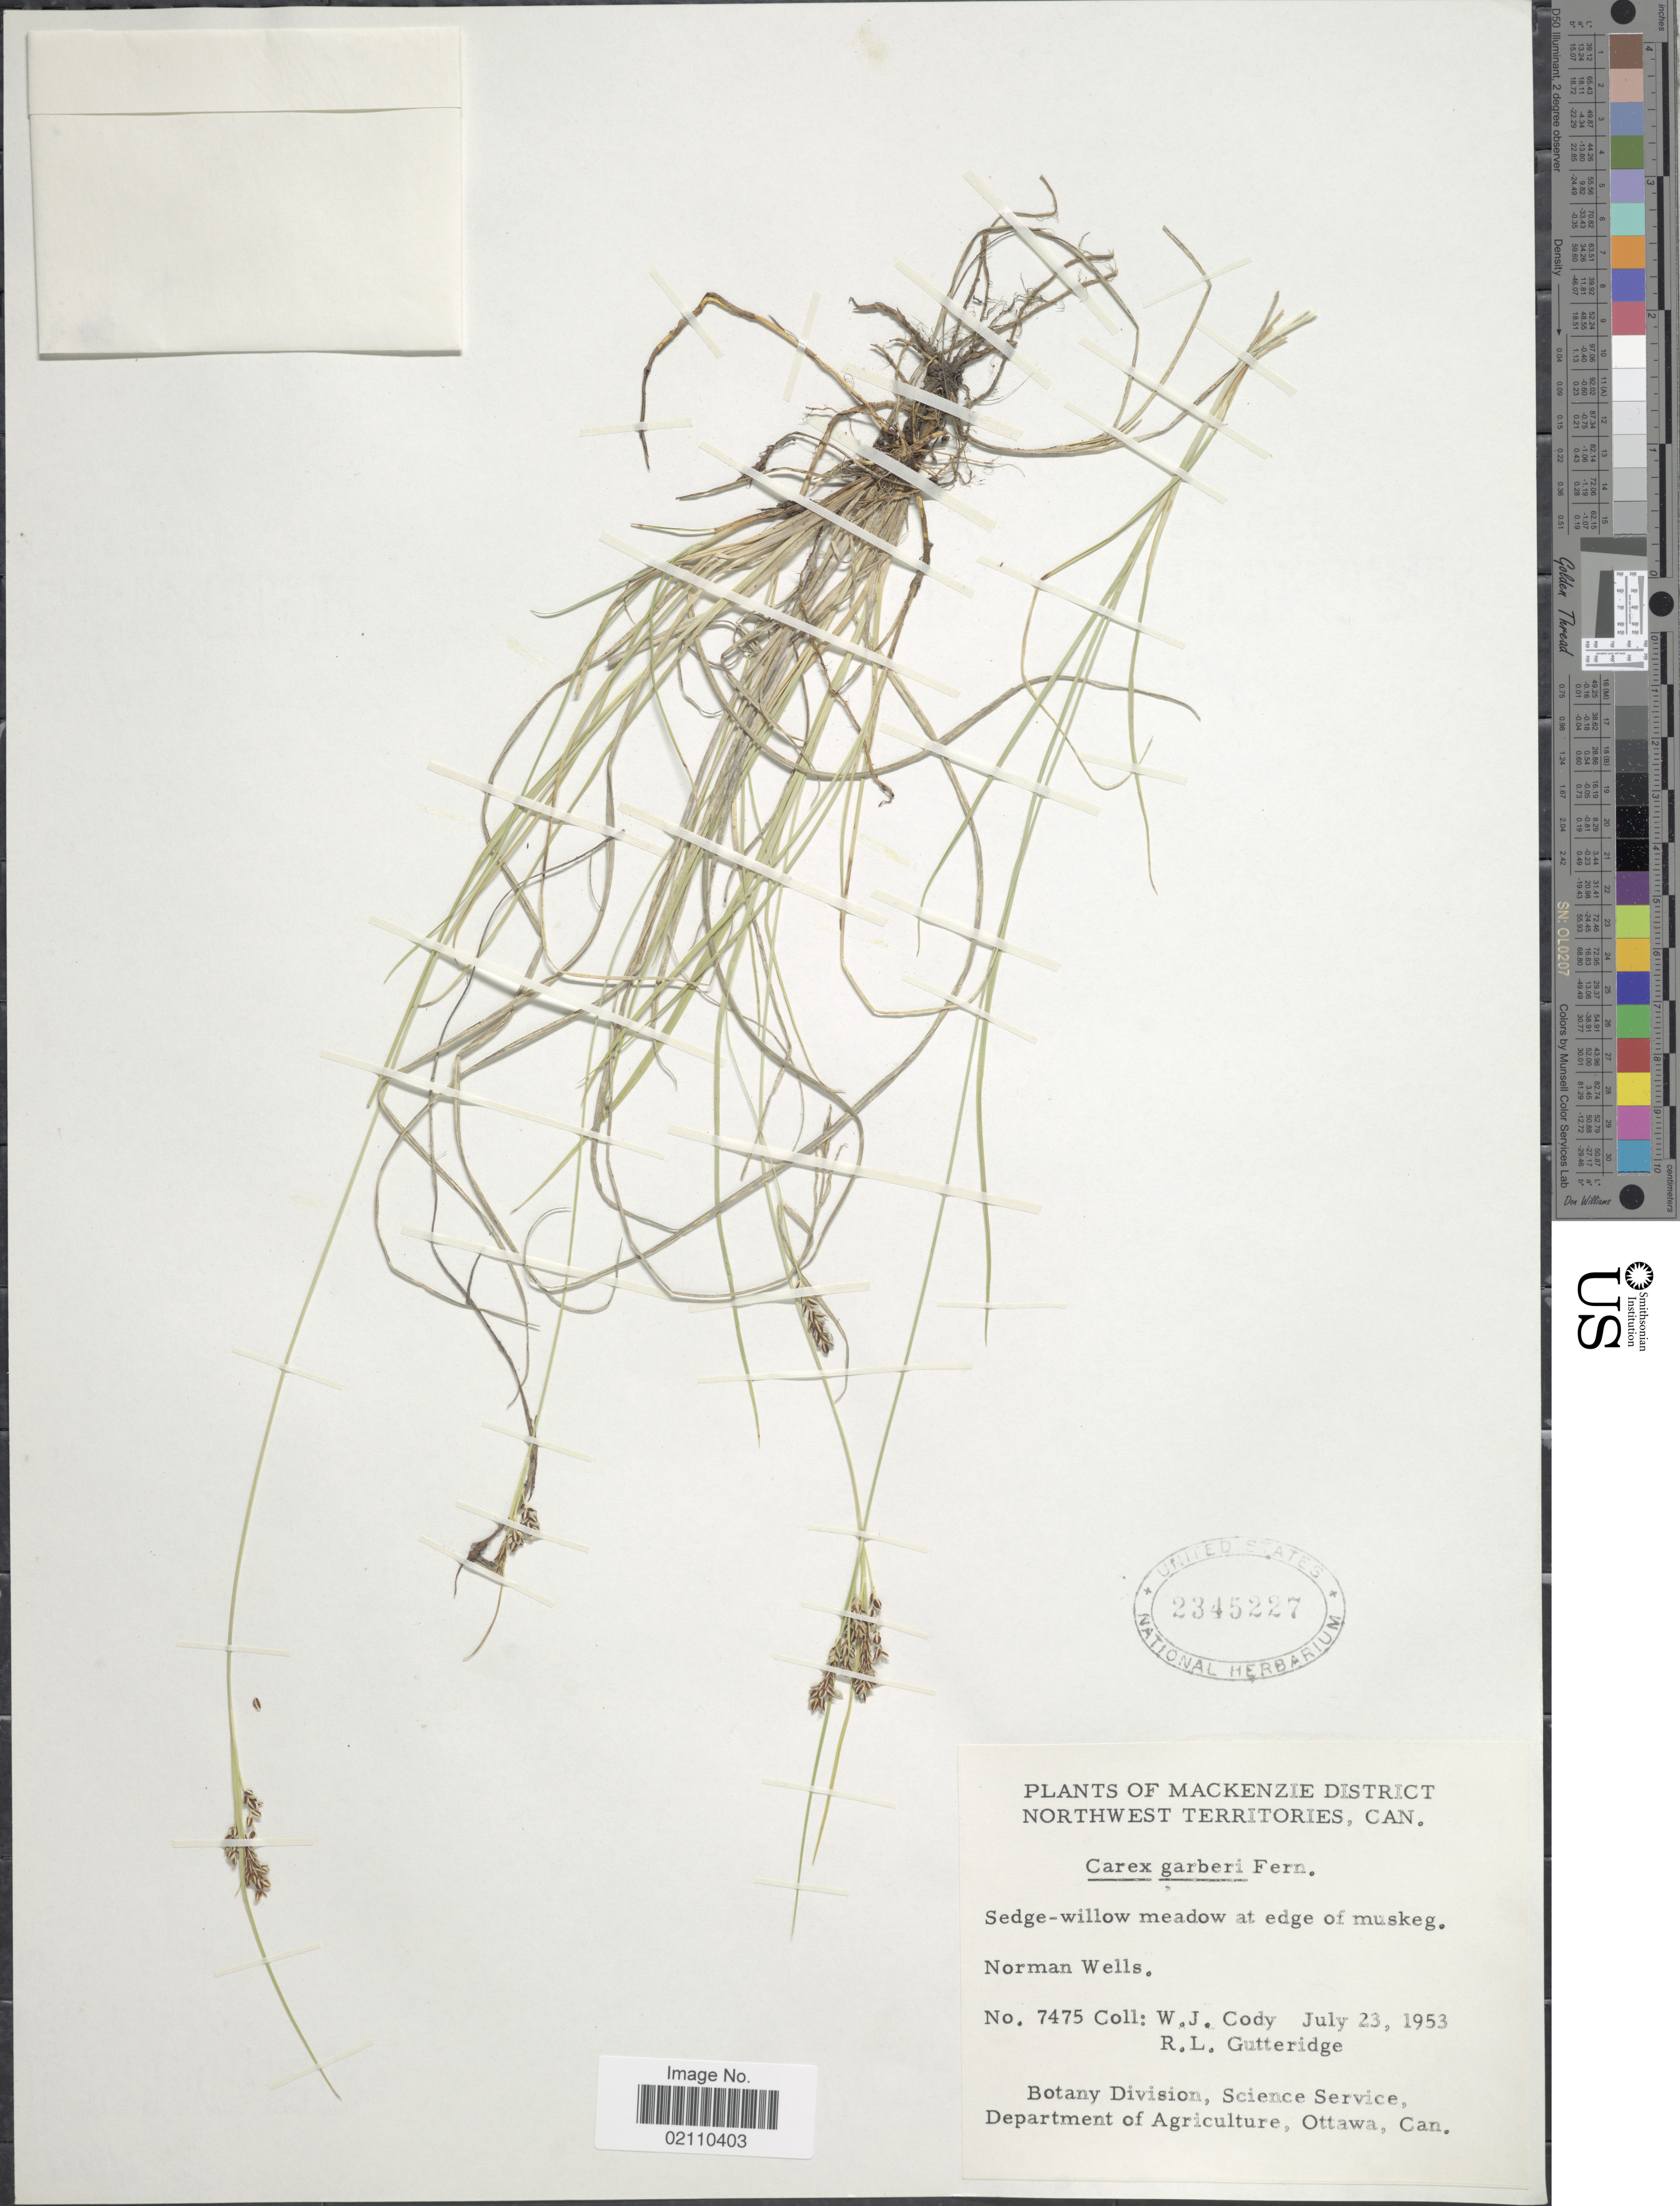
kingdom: Plantae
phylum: Tracheophyta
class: Liliopsida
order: Poales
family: Cyperaceae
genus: Carex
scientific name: Carex garberi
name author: Fernald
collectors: W. Cody & R. Gutteridge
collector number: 7475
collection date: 1953-07-23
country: Canada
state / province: Northwest Territories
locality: Mackenzie District, sedge-willow meadow at edge of muskeg., Norman Wells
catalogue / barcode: US 2345227